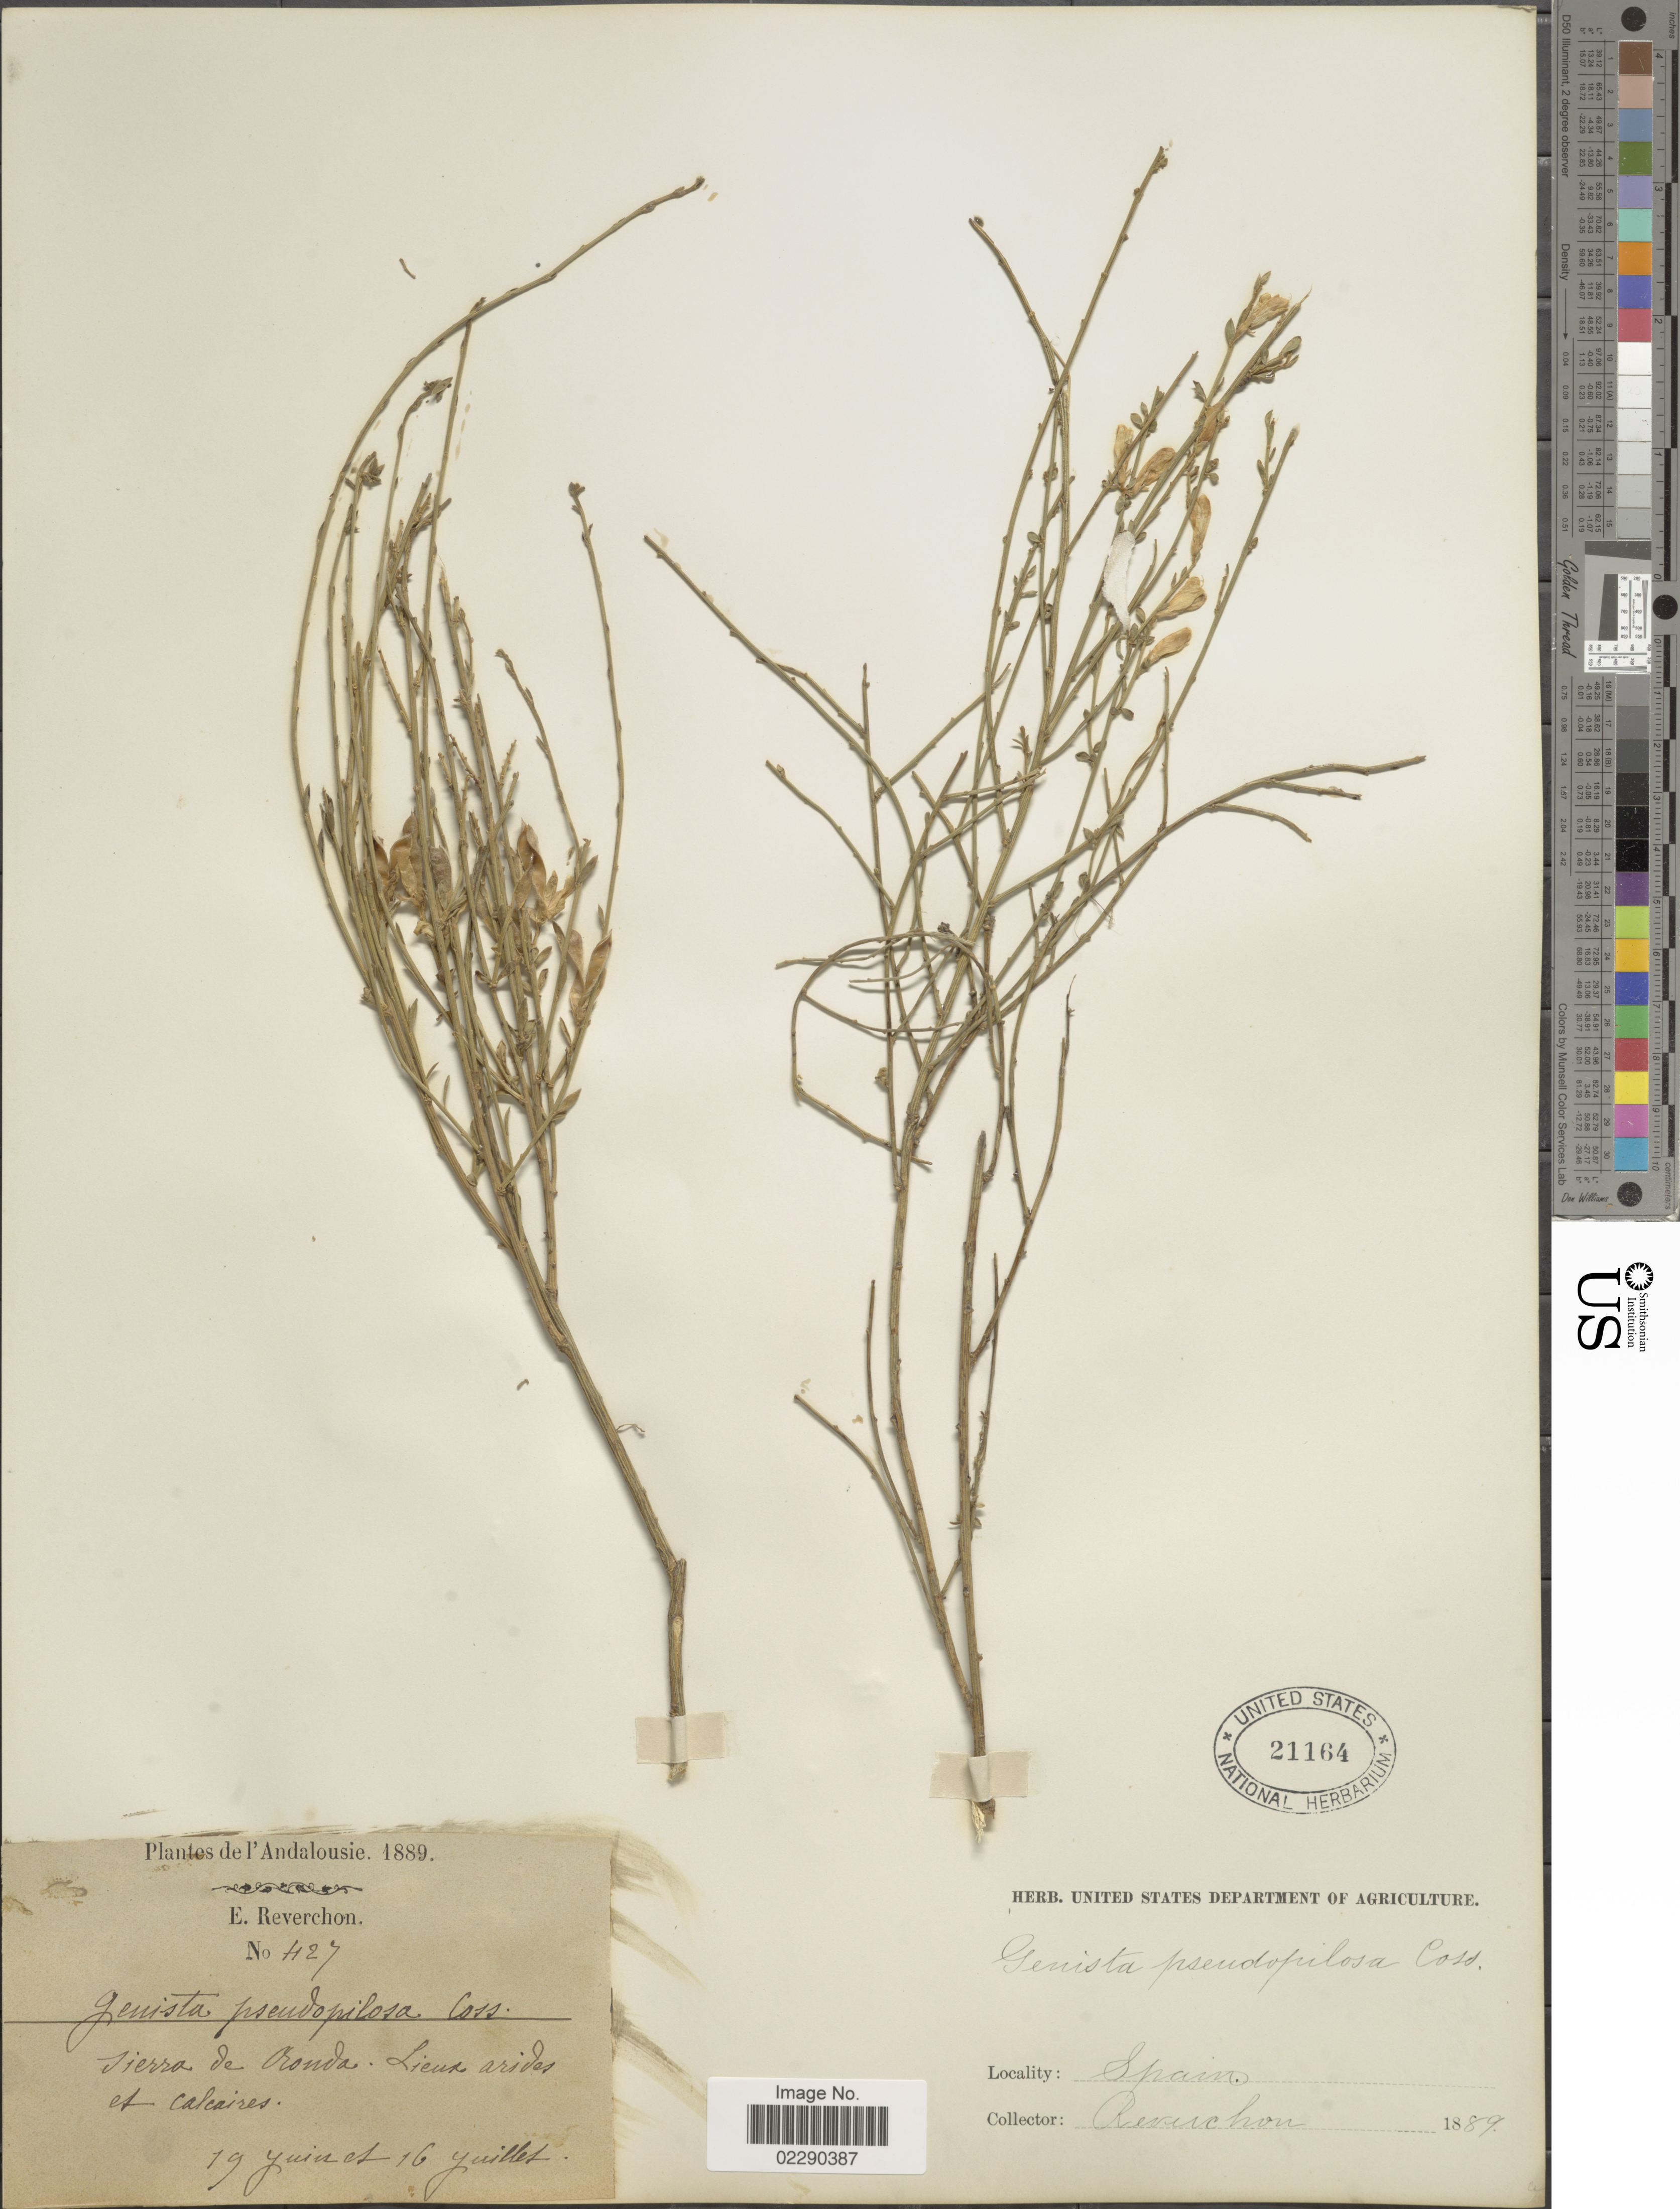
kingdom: Plantae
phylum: Tracheophyta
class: Magnoliopsida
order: Fabales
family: Fabaceae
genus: Genista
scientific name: Genista pseudopilosa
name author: Coss.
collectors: E. Reverchon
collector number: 427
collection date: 1889-06-19/1889-07-16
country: Spain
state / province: Andalucia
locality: Andalousie, Sierra de Ronda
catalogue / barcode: US 21164